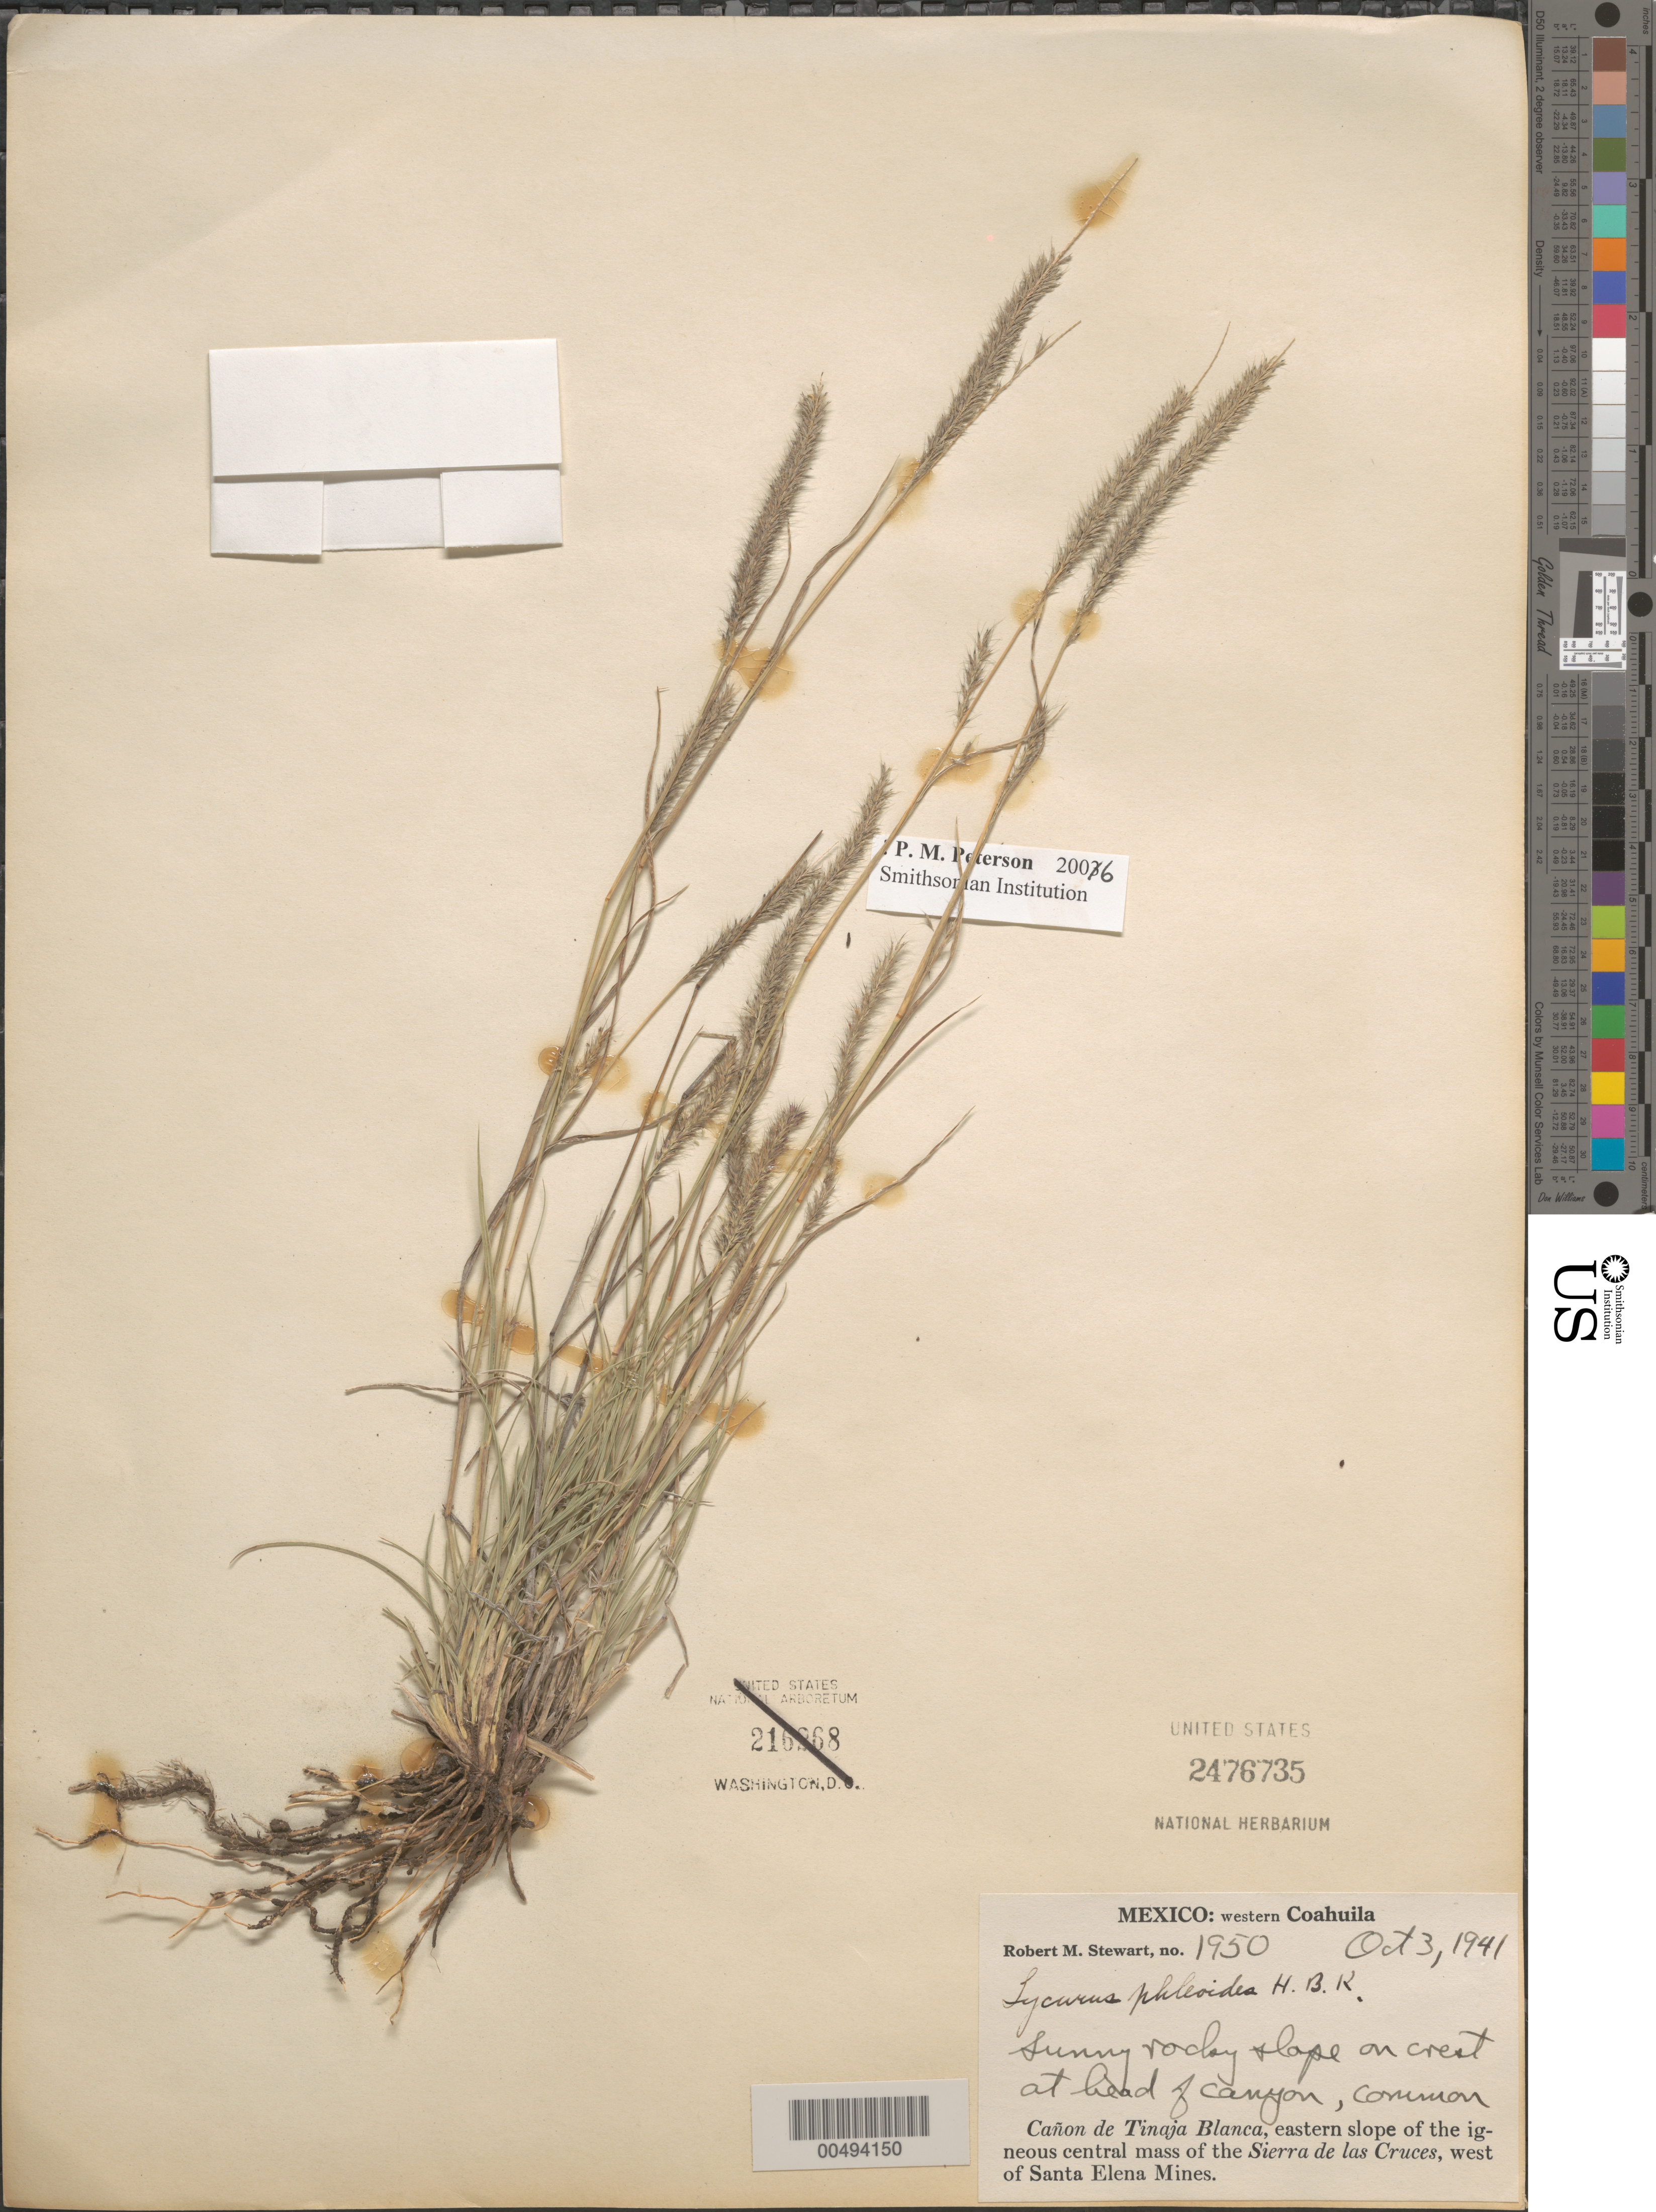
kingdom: Plantae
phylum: Tracheophyta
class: Liliopsida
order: Poales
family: Poaceae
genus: Lycurus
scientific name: Lycurus phleoides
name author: Kunth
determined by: Peterson, Paul M., (BOT), Smithsonian Institution - National Museum of Natural History (UNITED STATES)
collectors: R. M. Stewart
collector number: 1950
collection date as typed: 3 Oct 1941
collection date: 1941-10-03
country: Mexico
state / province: Coahuila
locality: Canon de Tinaja Blanca, head of canyon, E slope of the central mass of the Sierra de las Cruces, W of Santa Elena Mines. W Coah.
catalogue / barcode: US 2476735